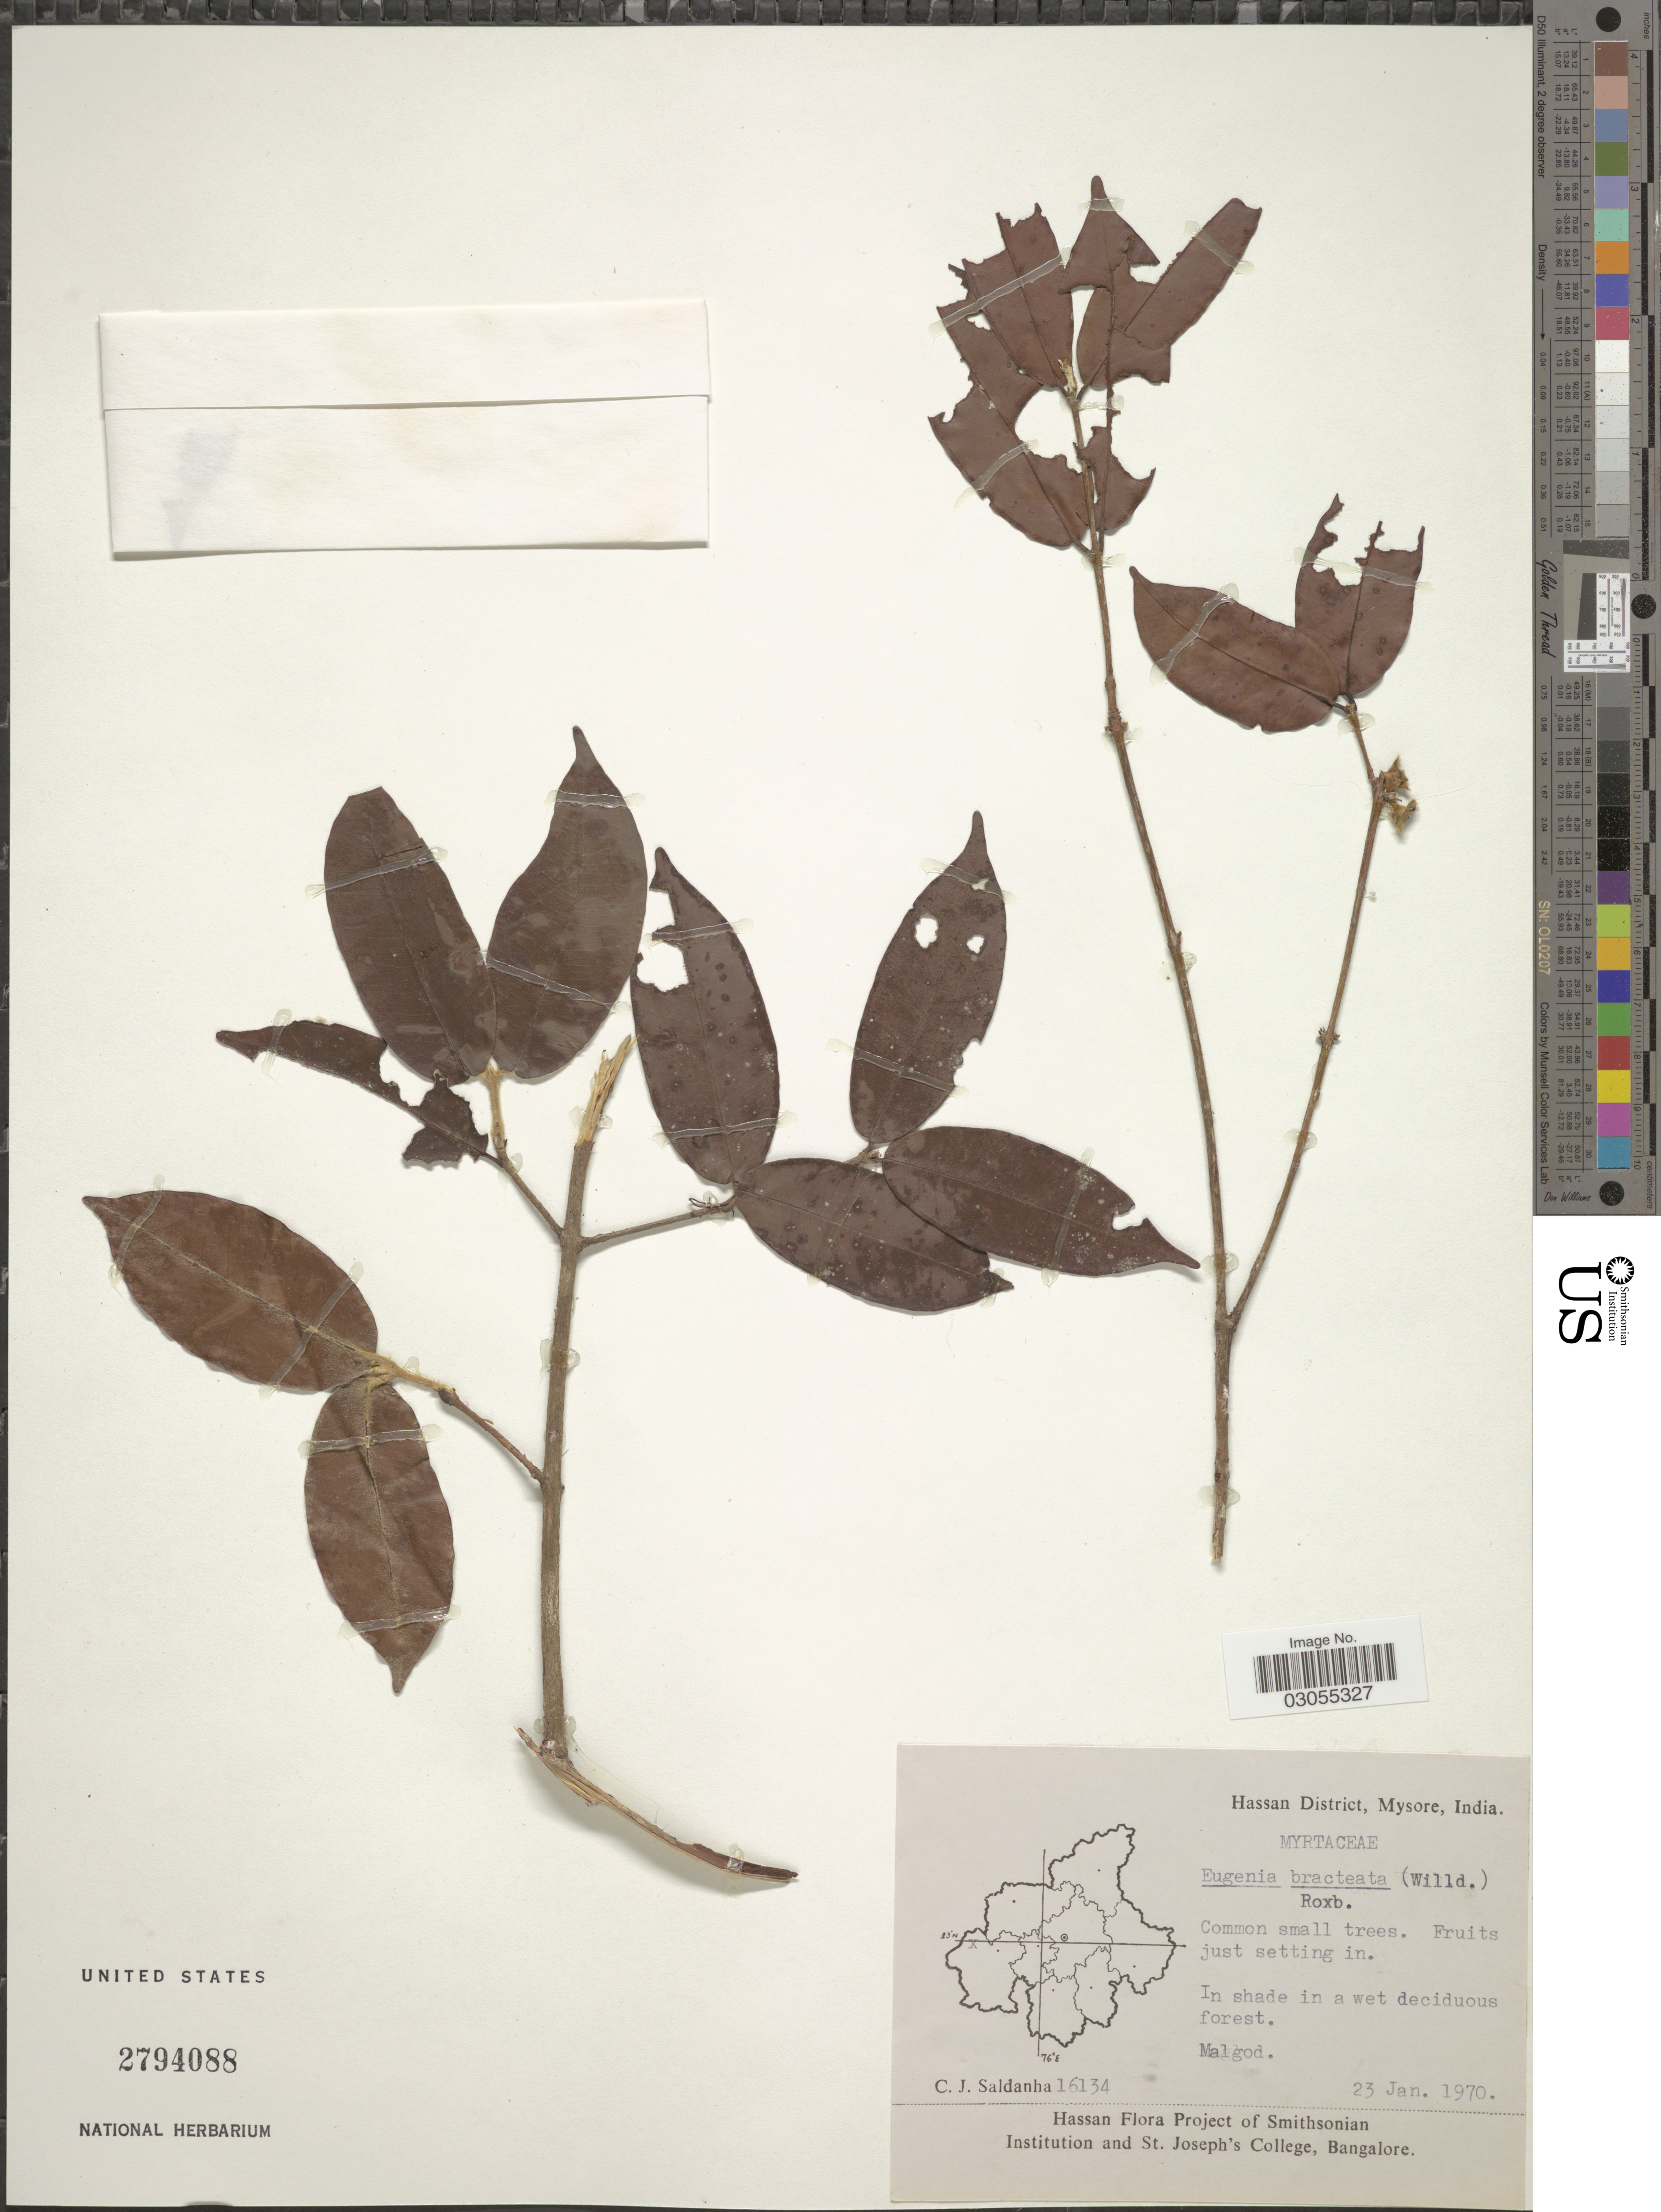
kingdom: Plantae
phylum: Tracheophyta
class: Magnoliopsida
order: Myrtales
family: Myrtaceae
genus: Eugenia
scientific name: Eugenia bracteata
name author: Rich.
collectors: C. Saldanha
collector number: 16134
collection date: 1974-01-23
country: India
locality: Hassan District, Mysore. Malgod.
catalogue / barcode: US 2794088